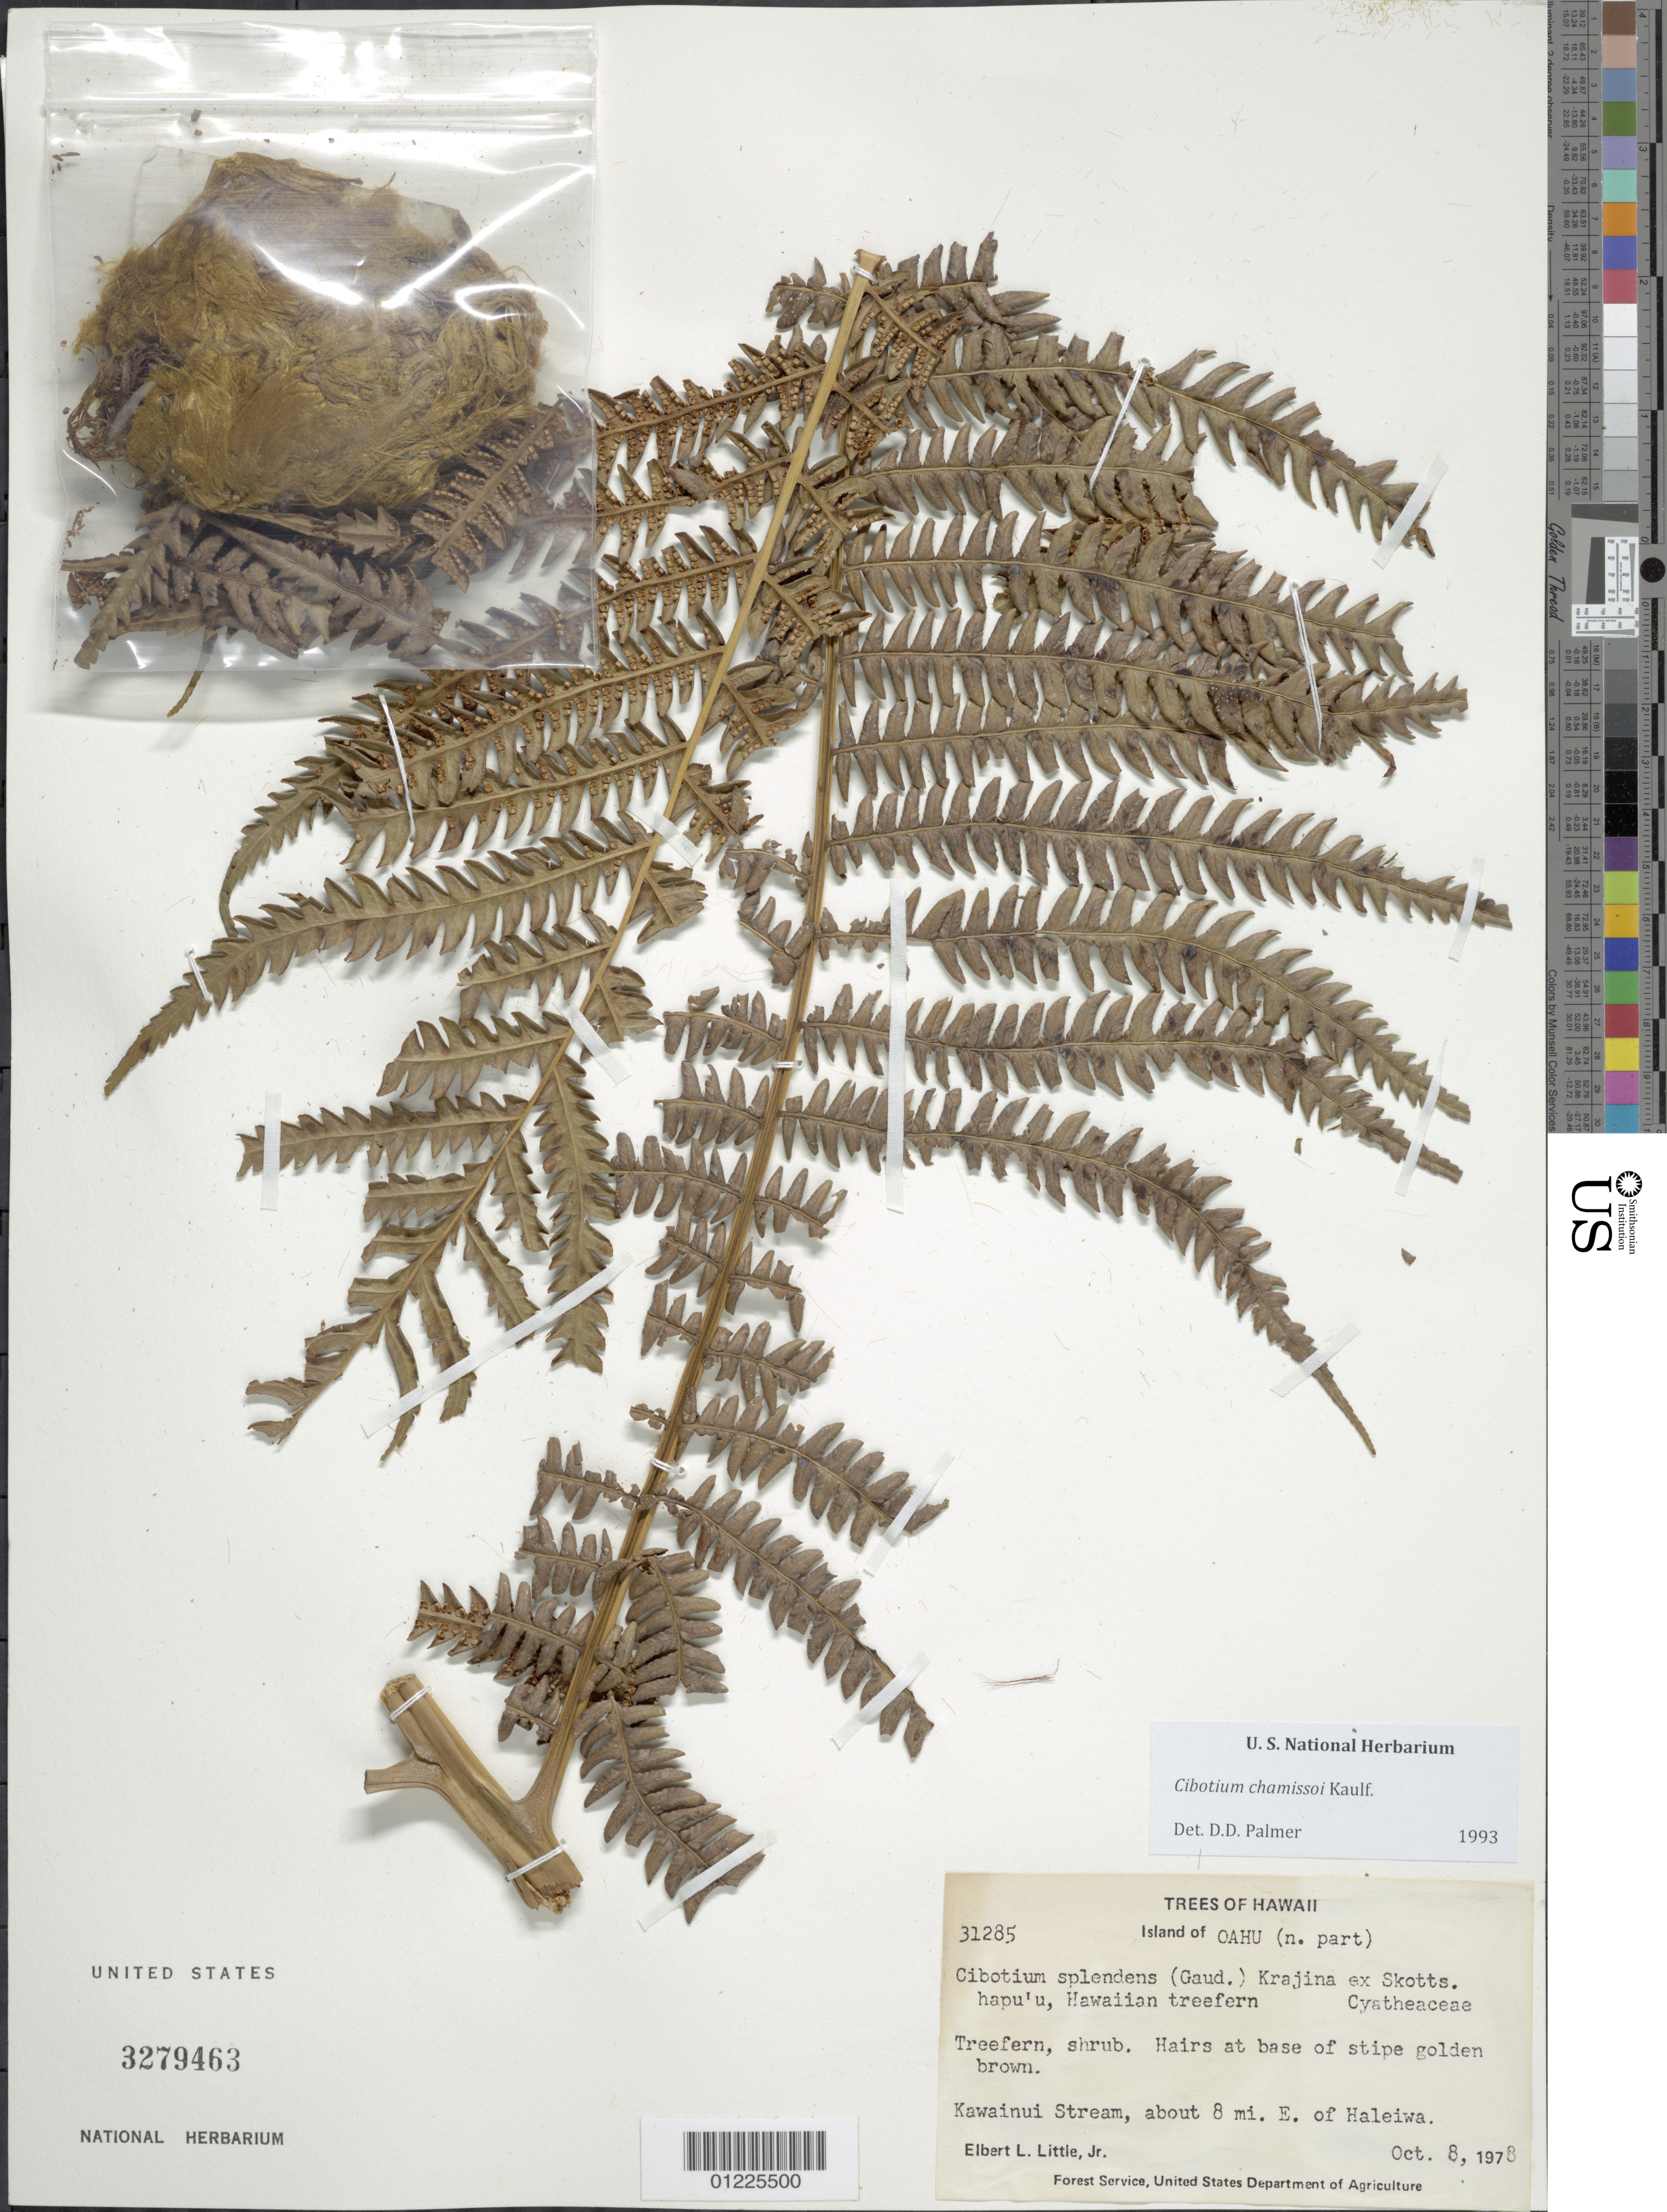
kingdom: Plantae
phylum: Tracheophyta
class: Polypodiopsida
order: Cyatheales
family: Cibotiaceae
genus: Cibotium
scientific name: Cibotium chamissoi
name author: Kaulf.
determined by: Palmer, D. D.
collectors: E. L. Little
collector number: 31285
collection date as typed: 8 Oct 1978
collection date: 1978-10-08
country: United States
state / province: Hawaii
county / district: Honolulu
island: Oahu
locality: N part of Oahu, Kawainui Stream, about 8 mi E of Haleiwa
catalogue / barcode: US 3279463